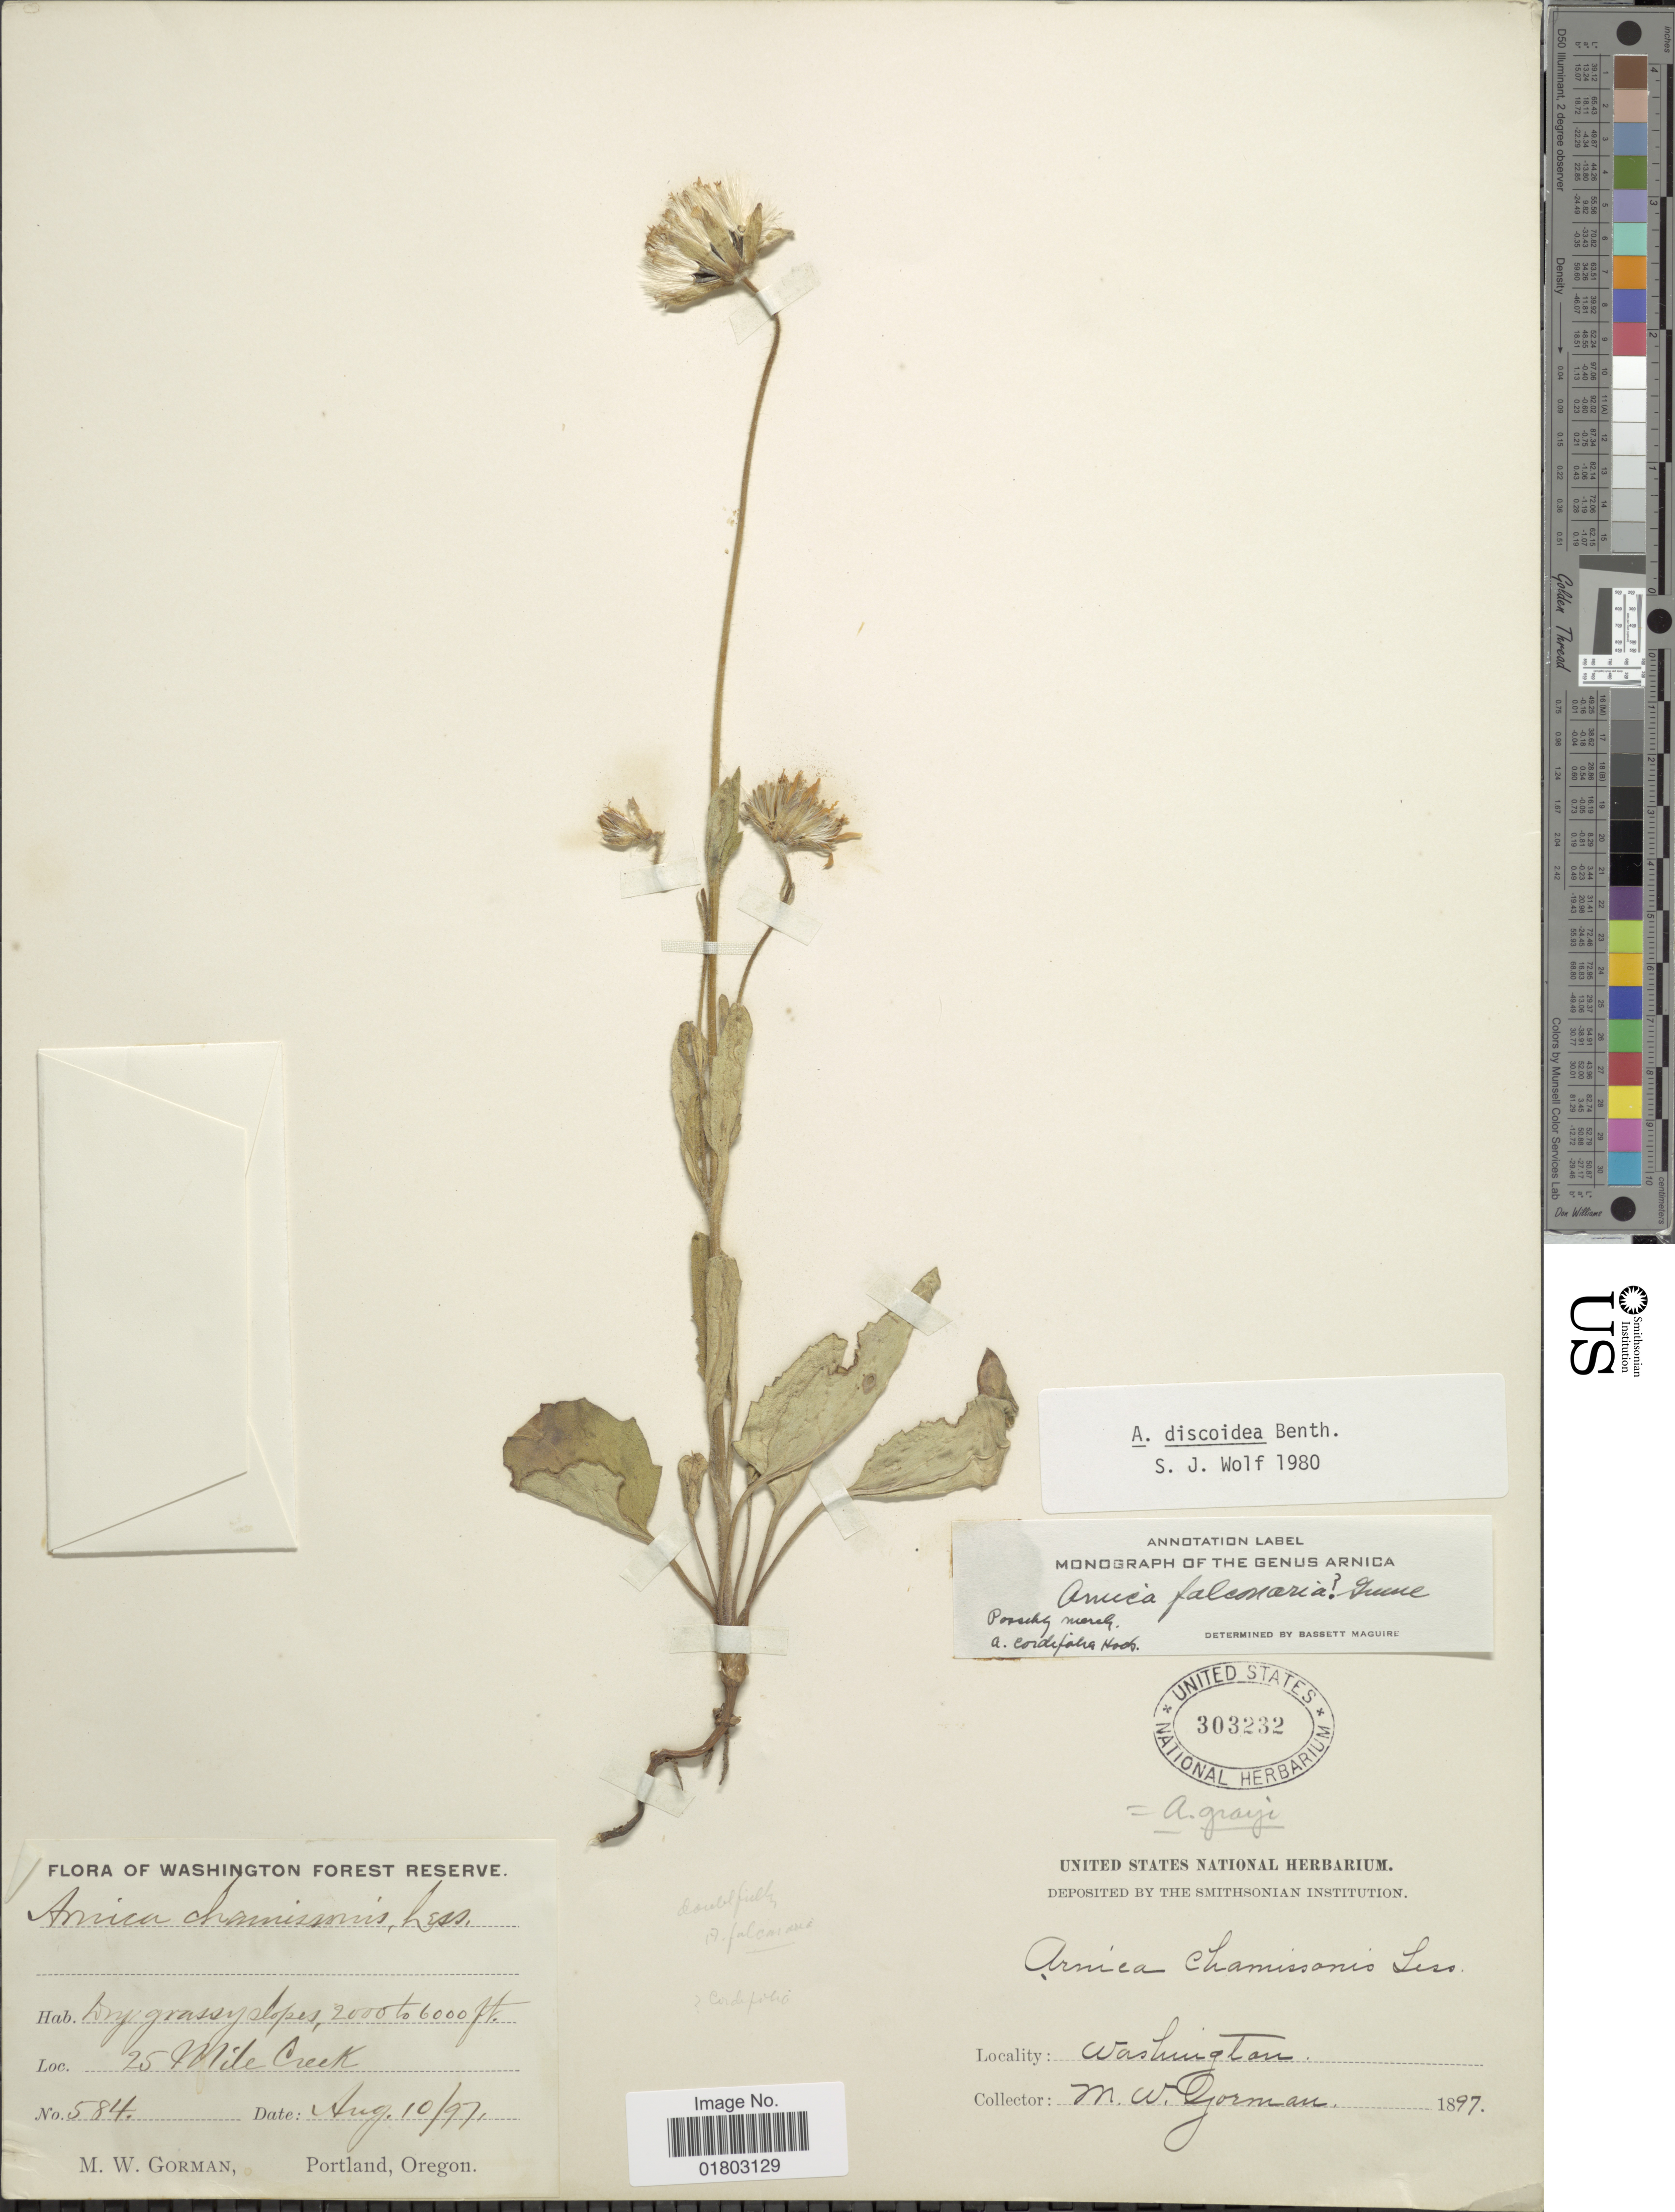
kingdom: Plantae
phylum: Tracheophyta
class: Magnoliopsida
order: Asterales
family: Asteraceae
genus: Arnica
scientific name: Arnica discoidea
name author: Benth.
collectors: M. W. Gorman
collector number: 584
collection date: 1897-08-10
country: United States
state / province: Washington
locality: Washington Forest Reserve, Dry grassy slopes, 25 Mile Creek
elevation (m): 610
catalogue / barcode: US 303232